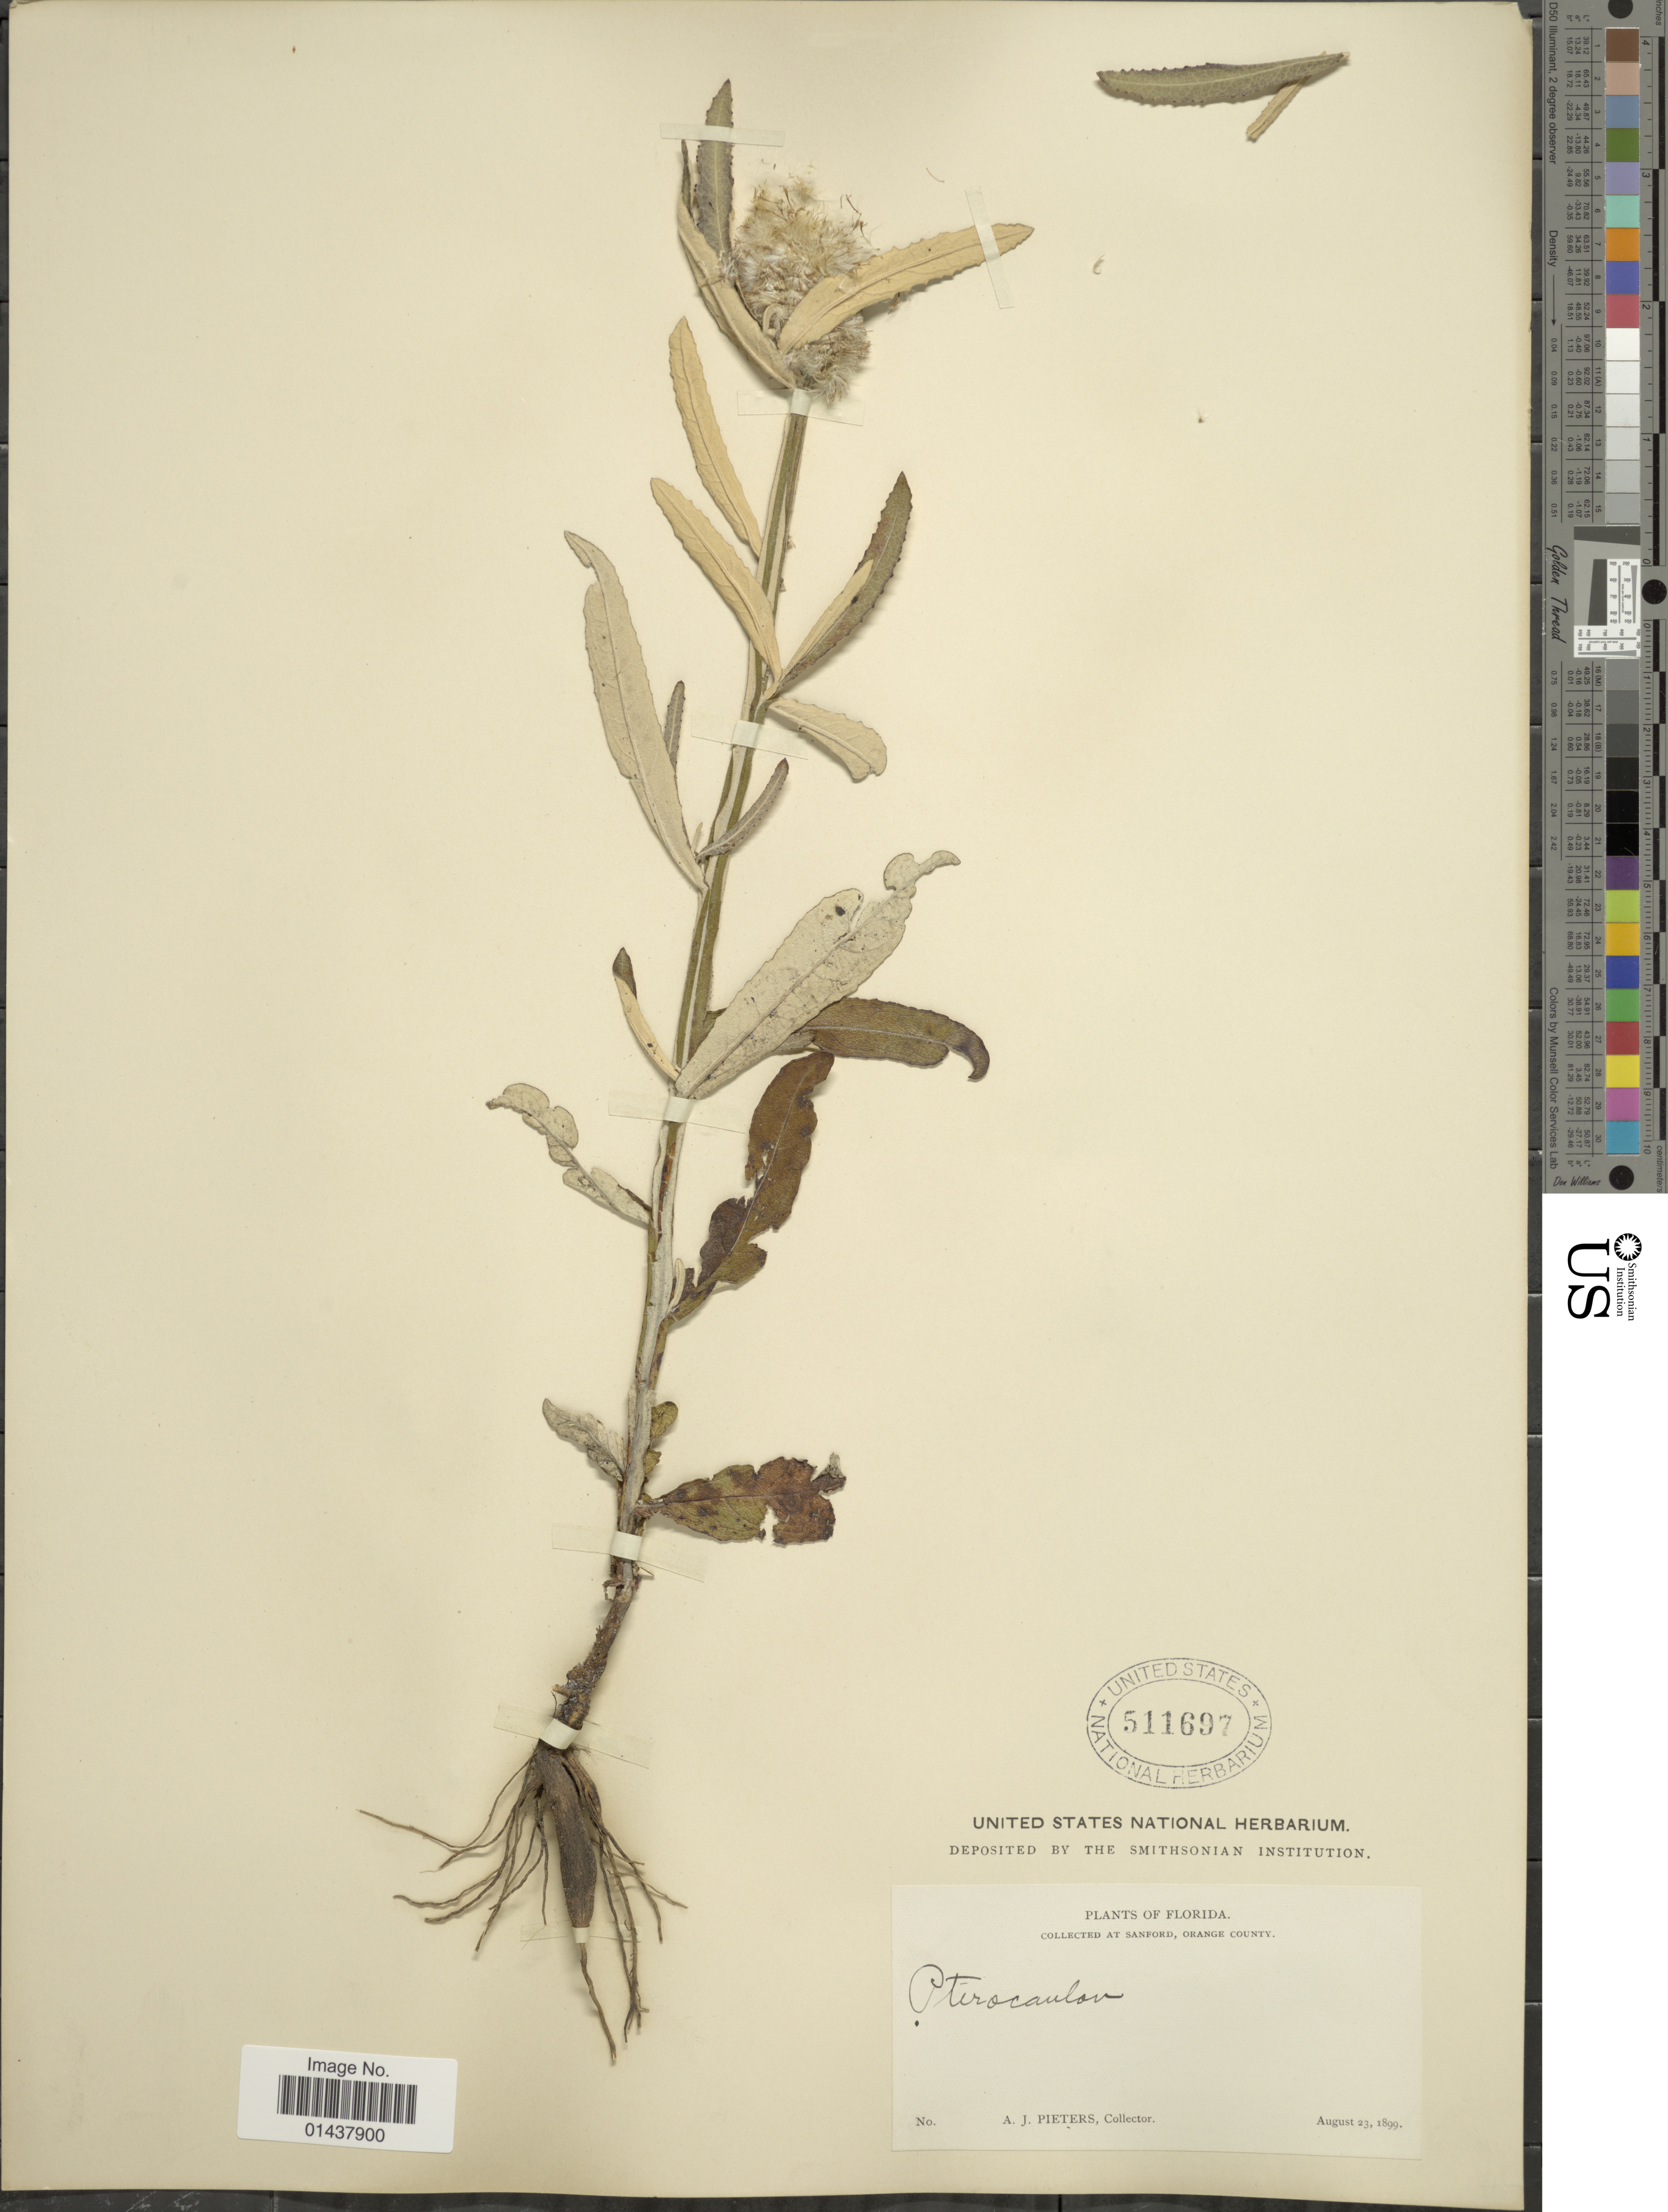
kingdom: Plantae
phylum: Tracheophyta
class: Magnoliopsida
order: Asterales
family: Asteraceae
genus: Pterocaulon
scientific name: Pterocaulon undulatum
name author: C. Mohr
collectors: A. Pieters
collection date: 1899-08-23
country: United States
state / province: Florida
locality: Sanford, Orange County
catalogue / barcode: US 511697